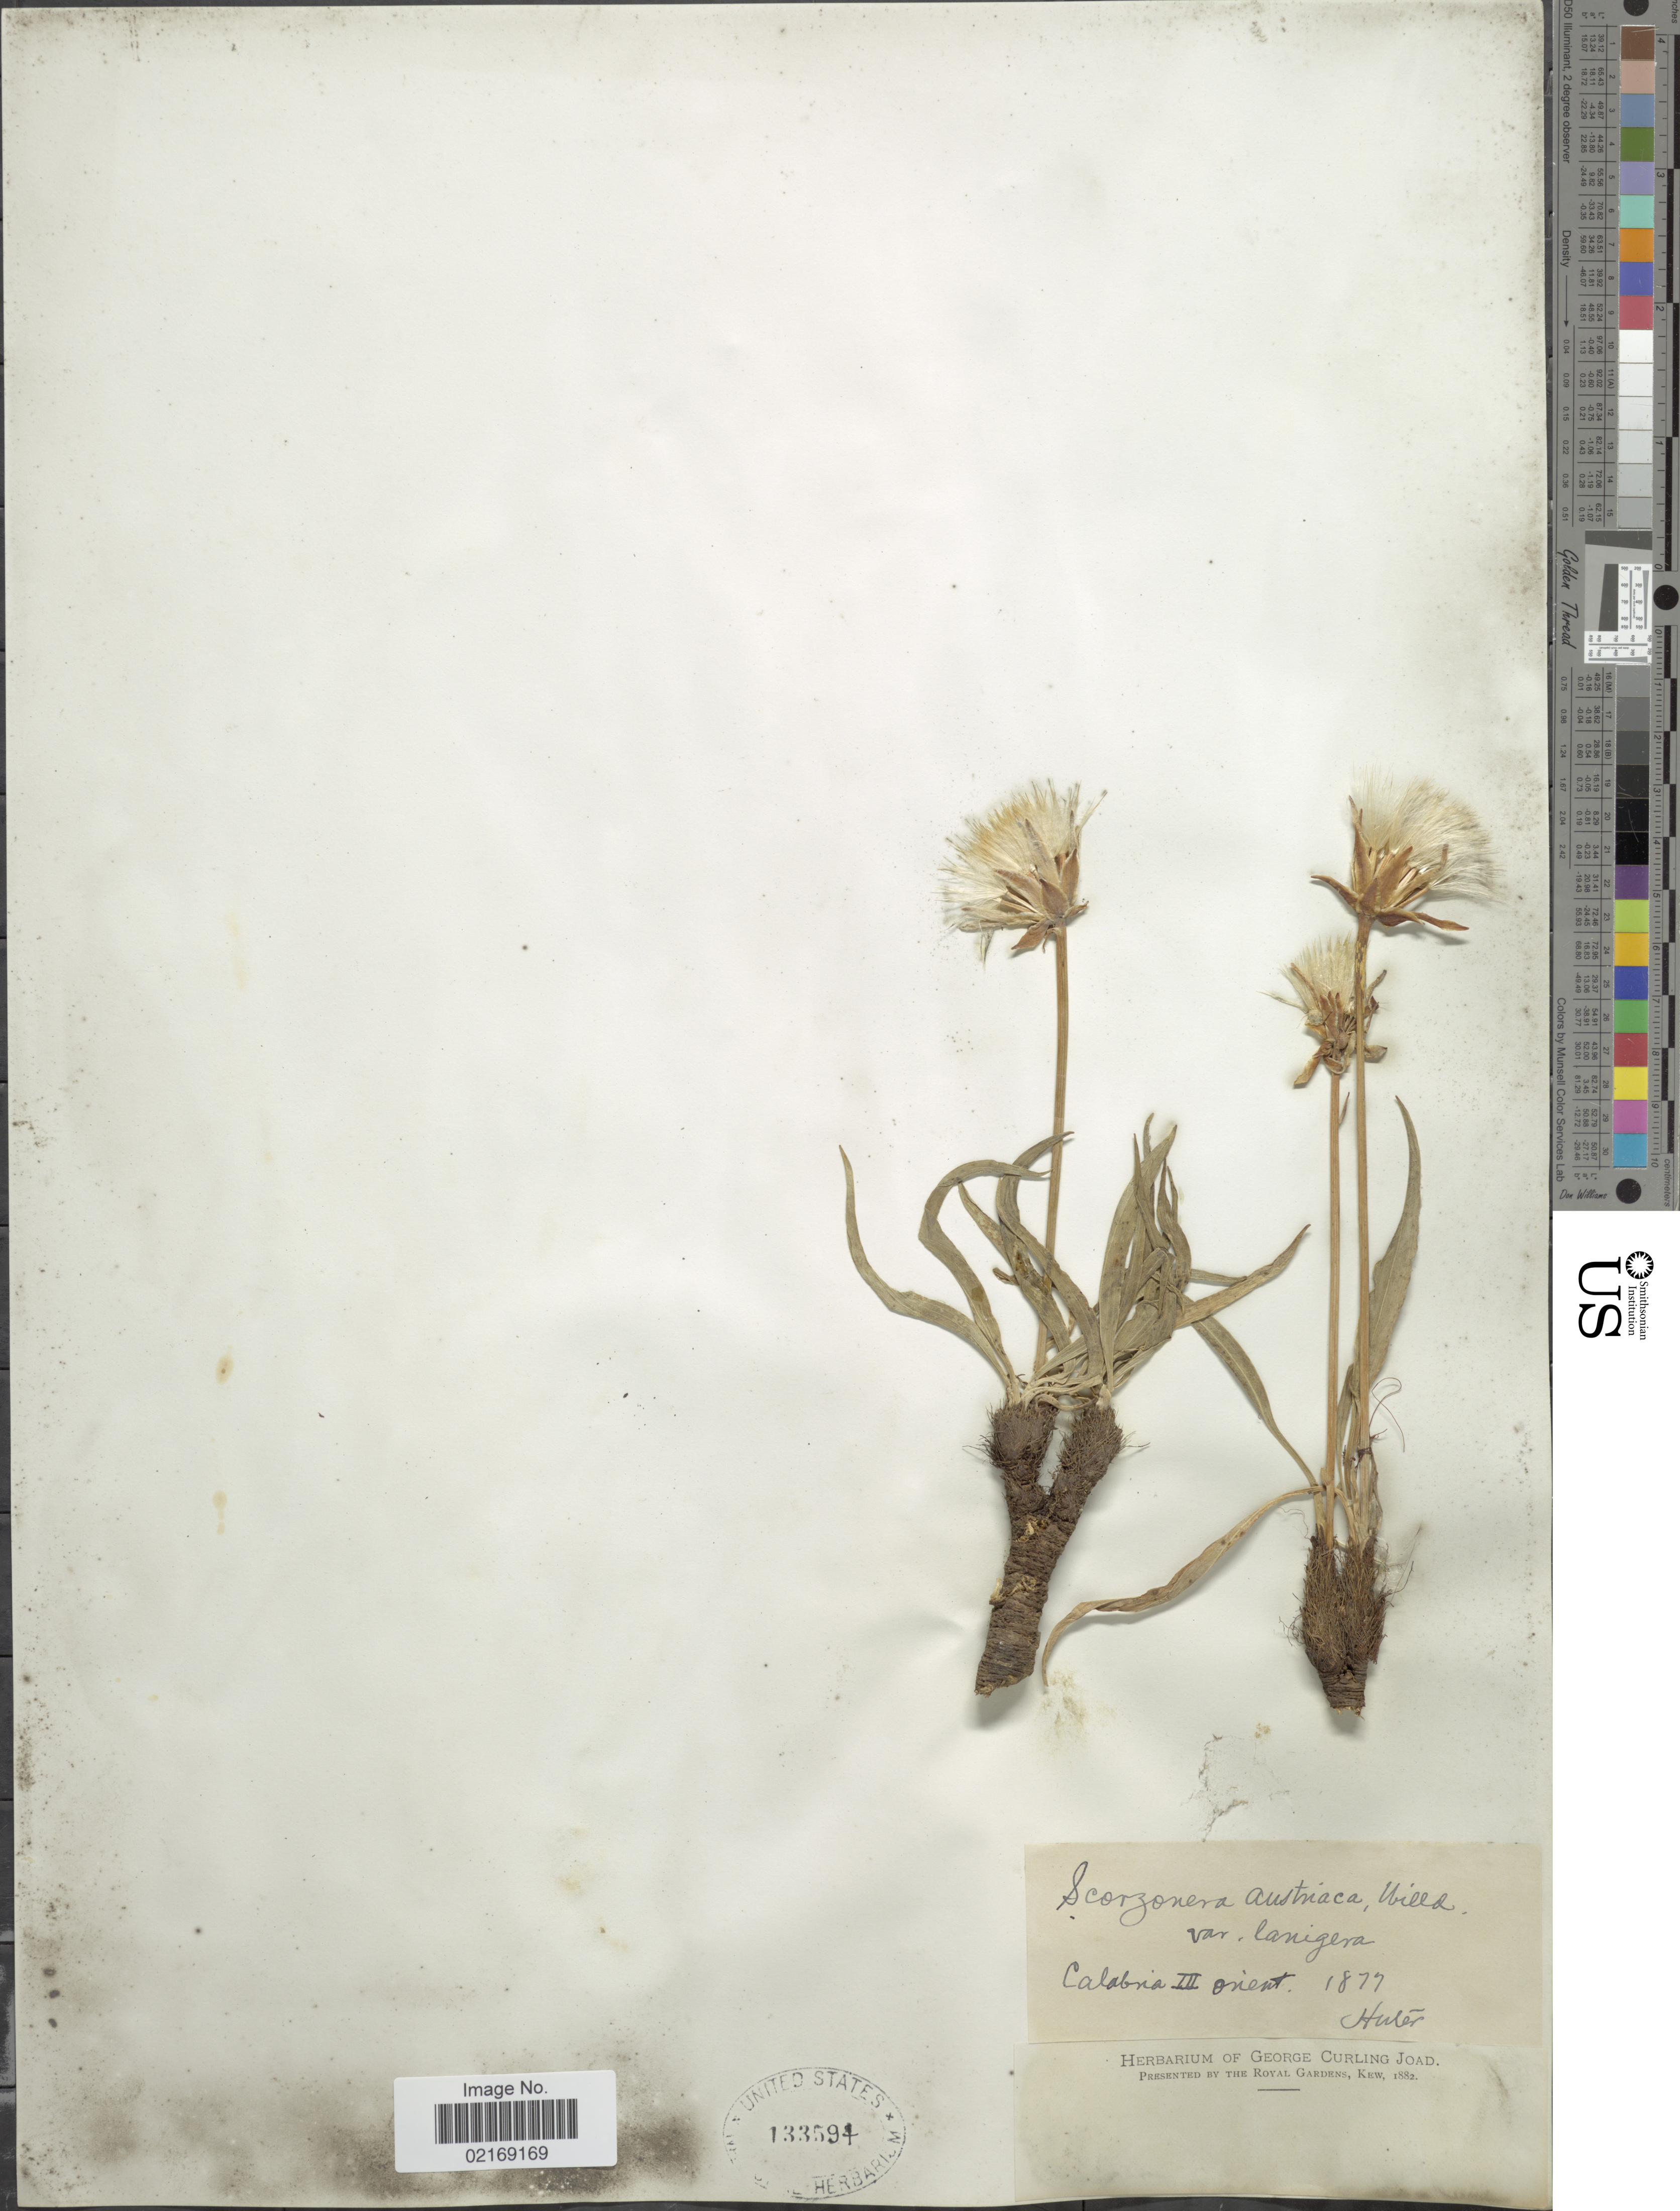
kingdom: Plantae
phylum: Tracheophyta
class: Magnoliopsida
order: Asterales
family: Asteraceae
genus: Scorzonera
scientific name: Scorzonera austriaca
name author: Willd.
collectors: -. Huter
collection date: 1877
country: Italy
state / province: Calabria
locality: Calabria III orient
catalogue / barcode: US 133594